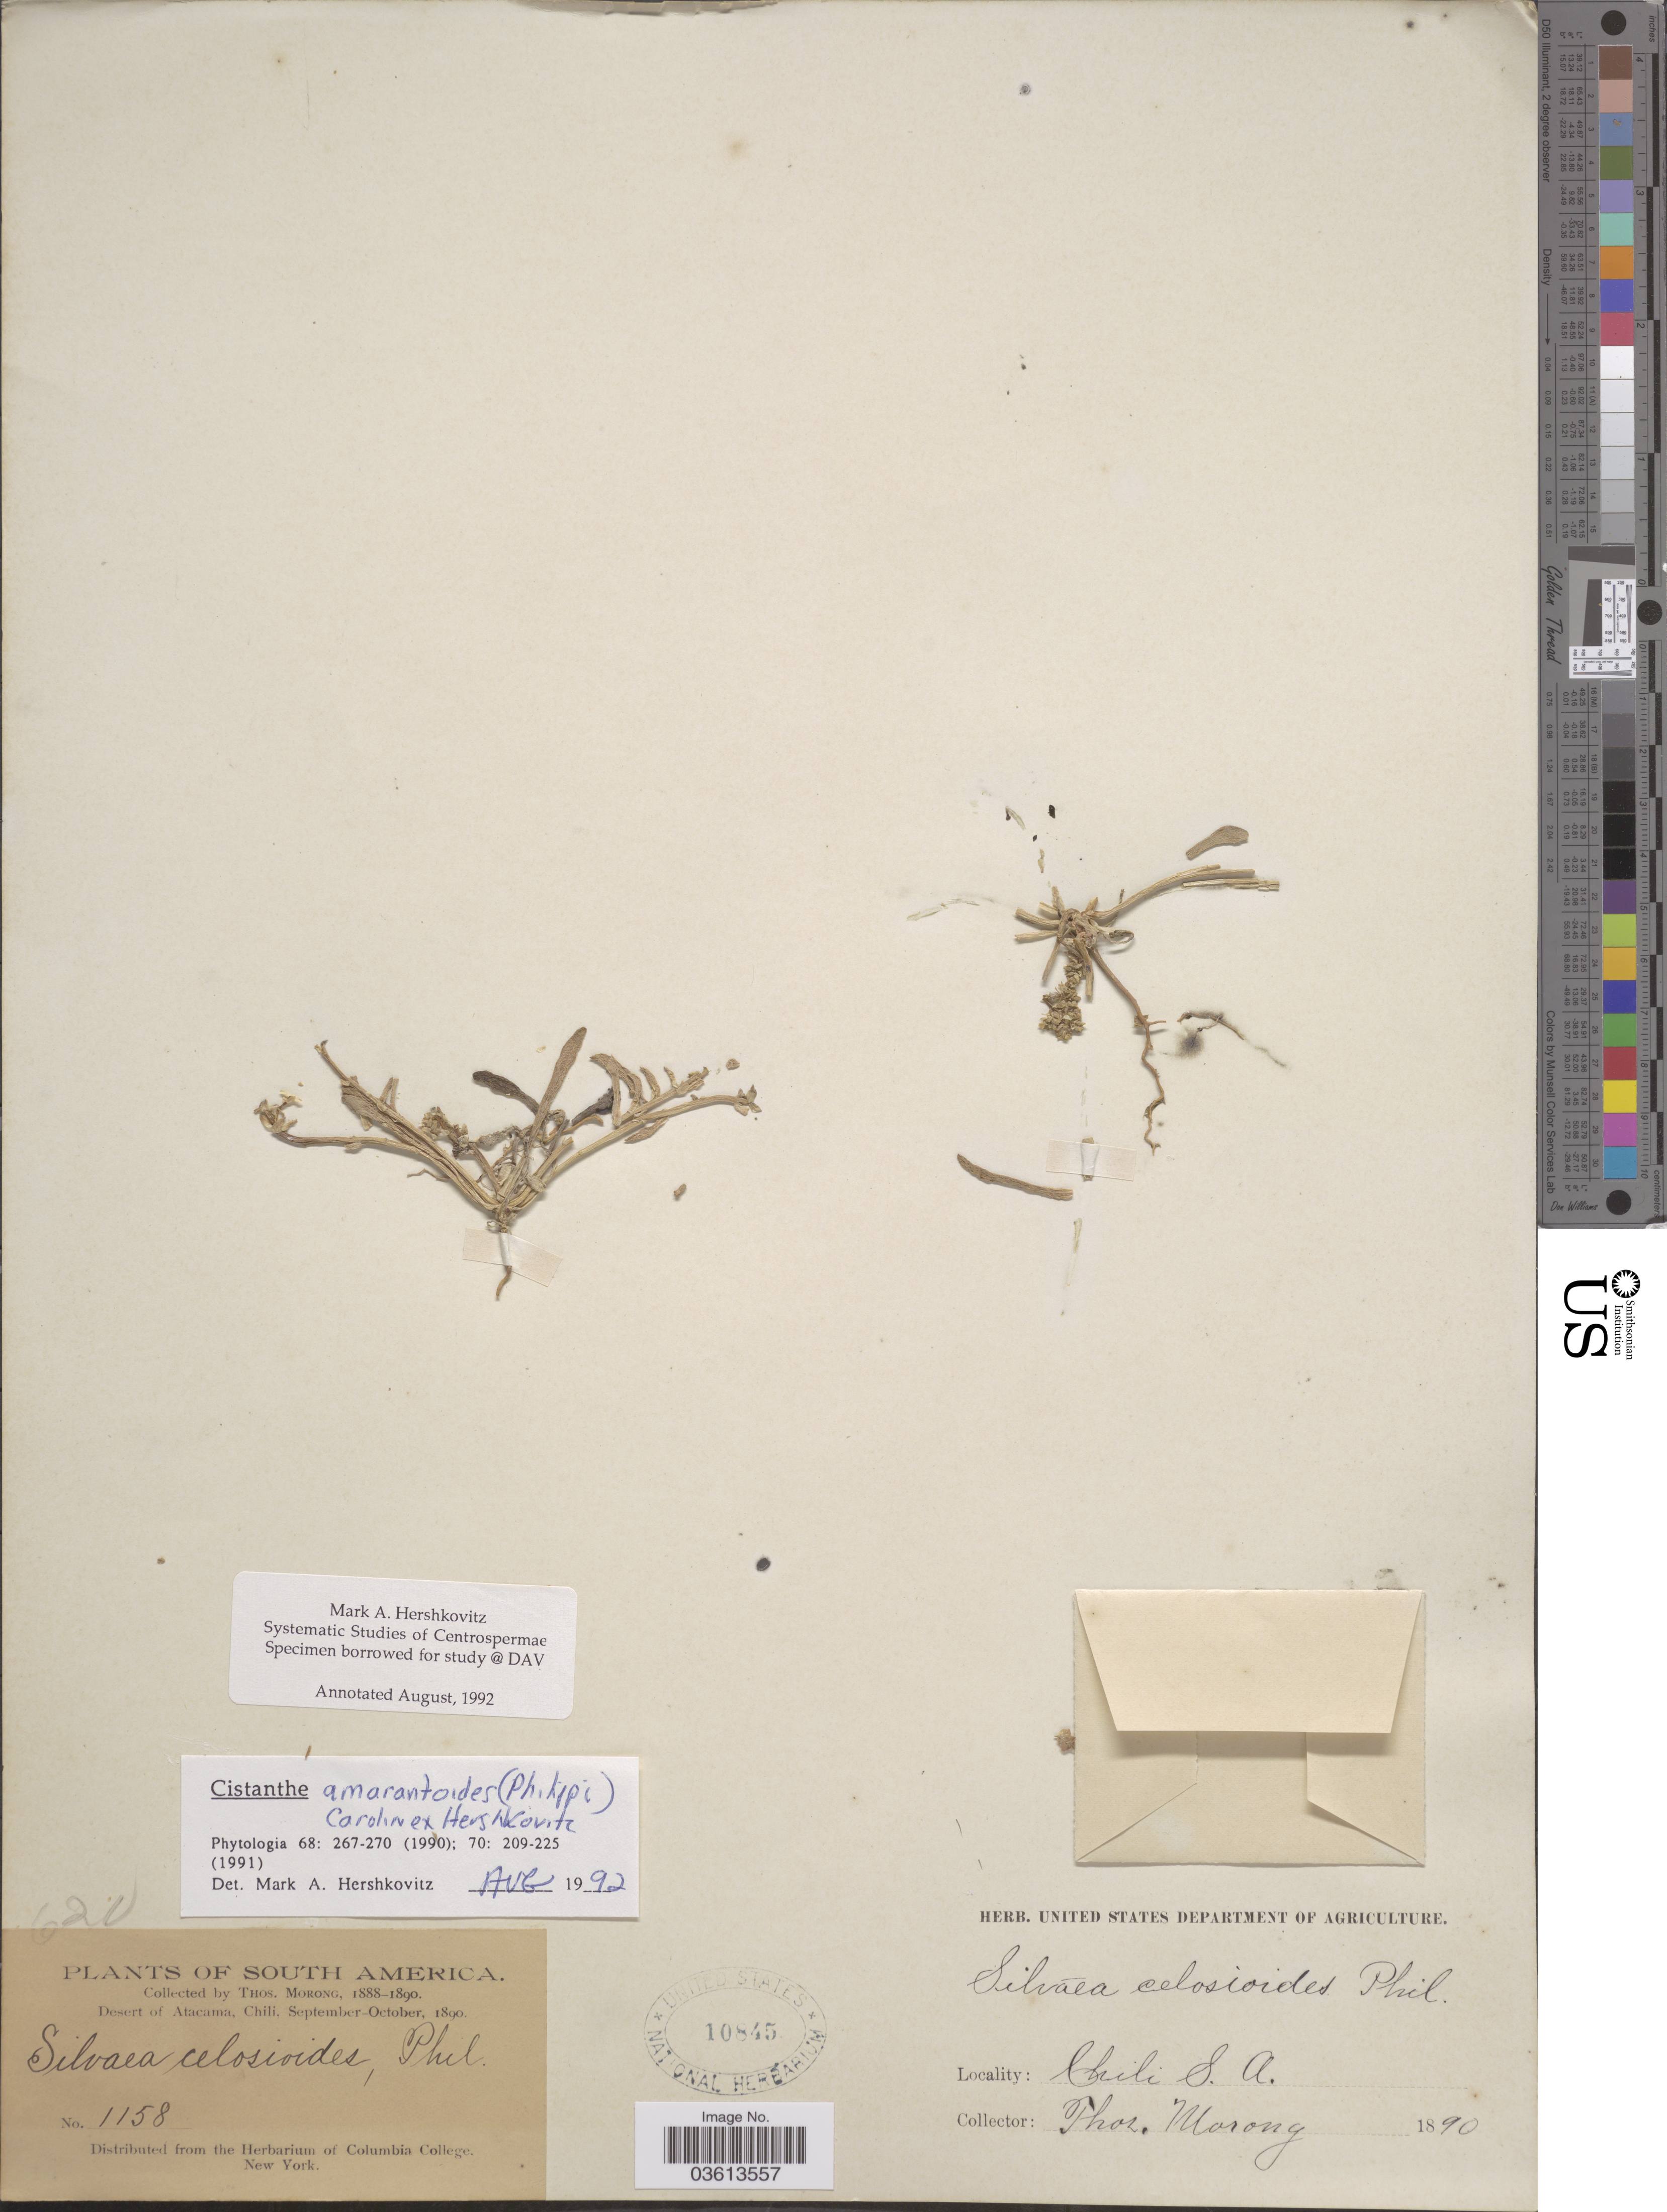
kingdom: Plantae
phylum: Tracheophyta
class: Magnoliopsida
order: Caryophyllales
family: Montiaceae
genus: Philippiamra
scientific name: Philippiamra amarantoides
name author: (Phil.) Kuntze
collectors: ex herb. T. Morong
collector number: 1158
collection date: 1890-09/1890-10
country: Chile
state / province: Atacama (III)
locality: Desert of Atacama.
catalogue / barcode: US 10845